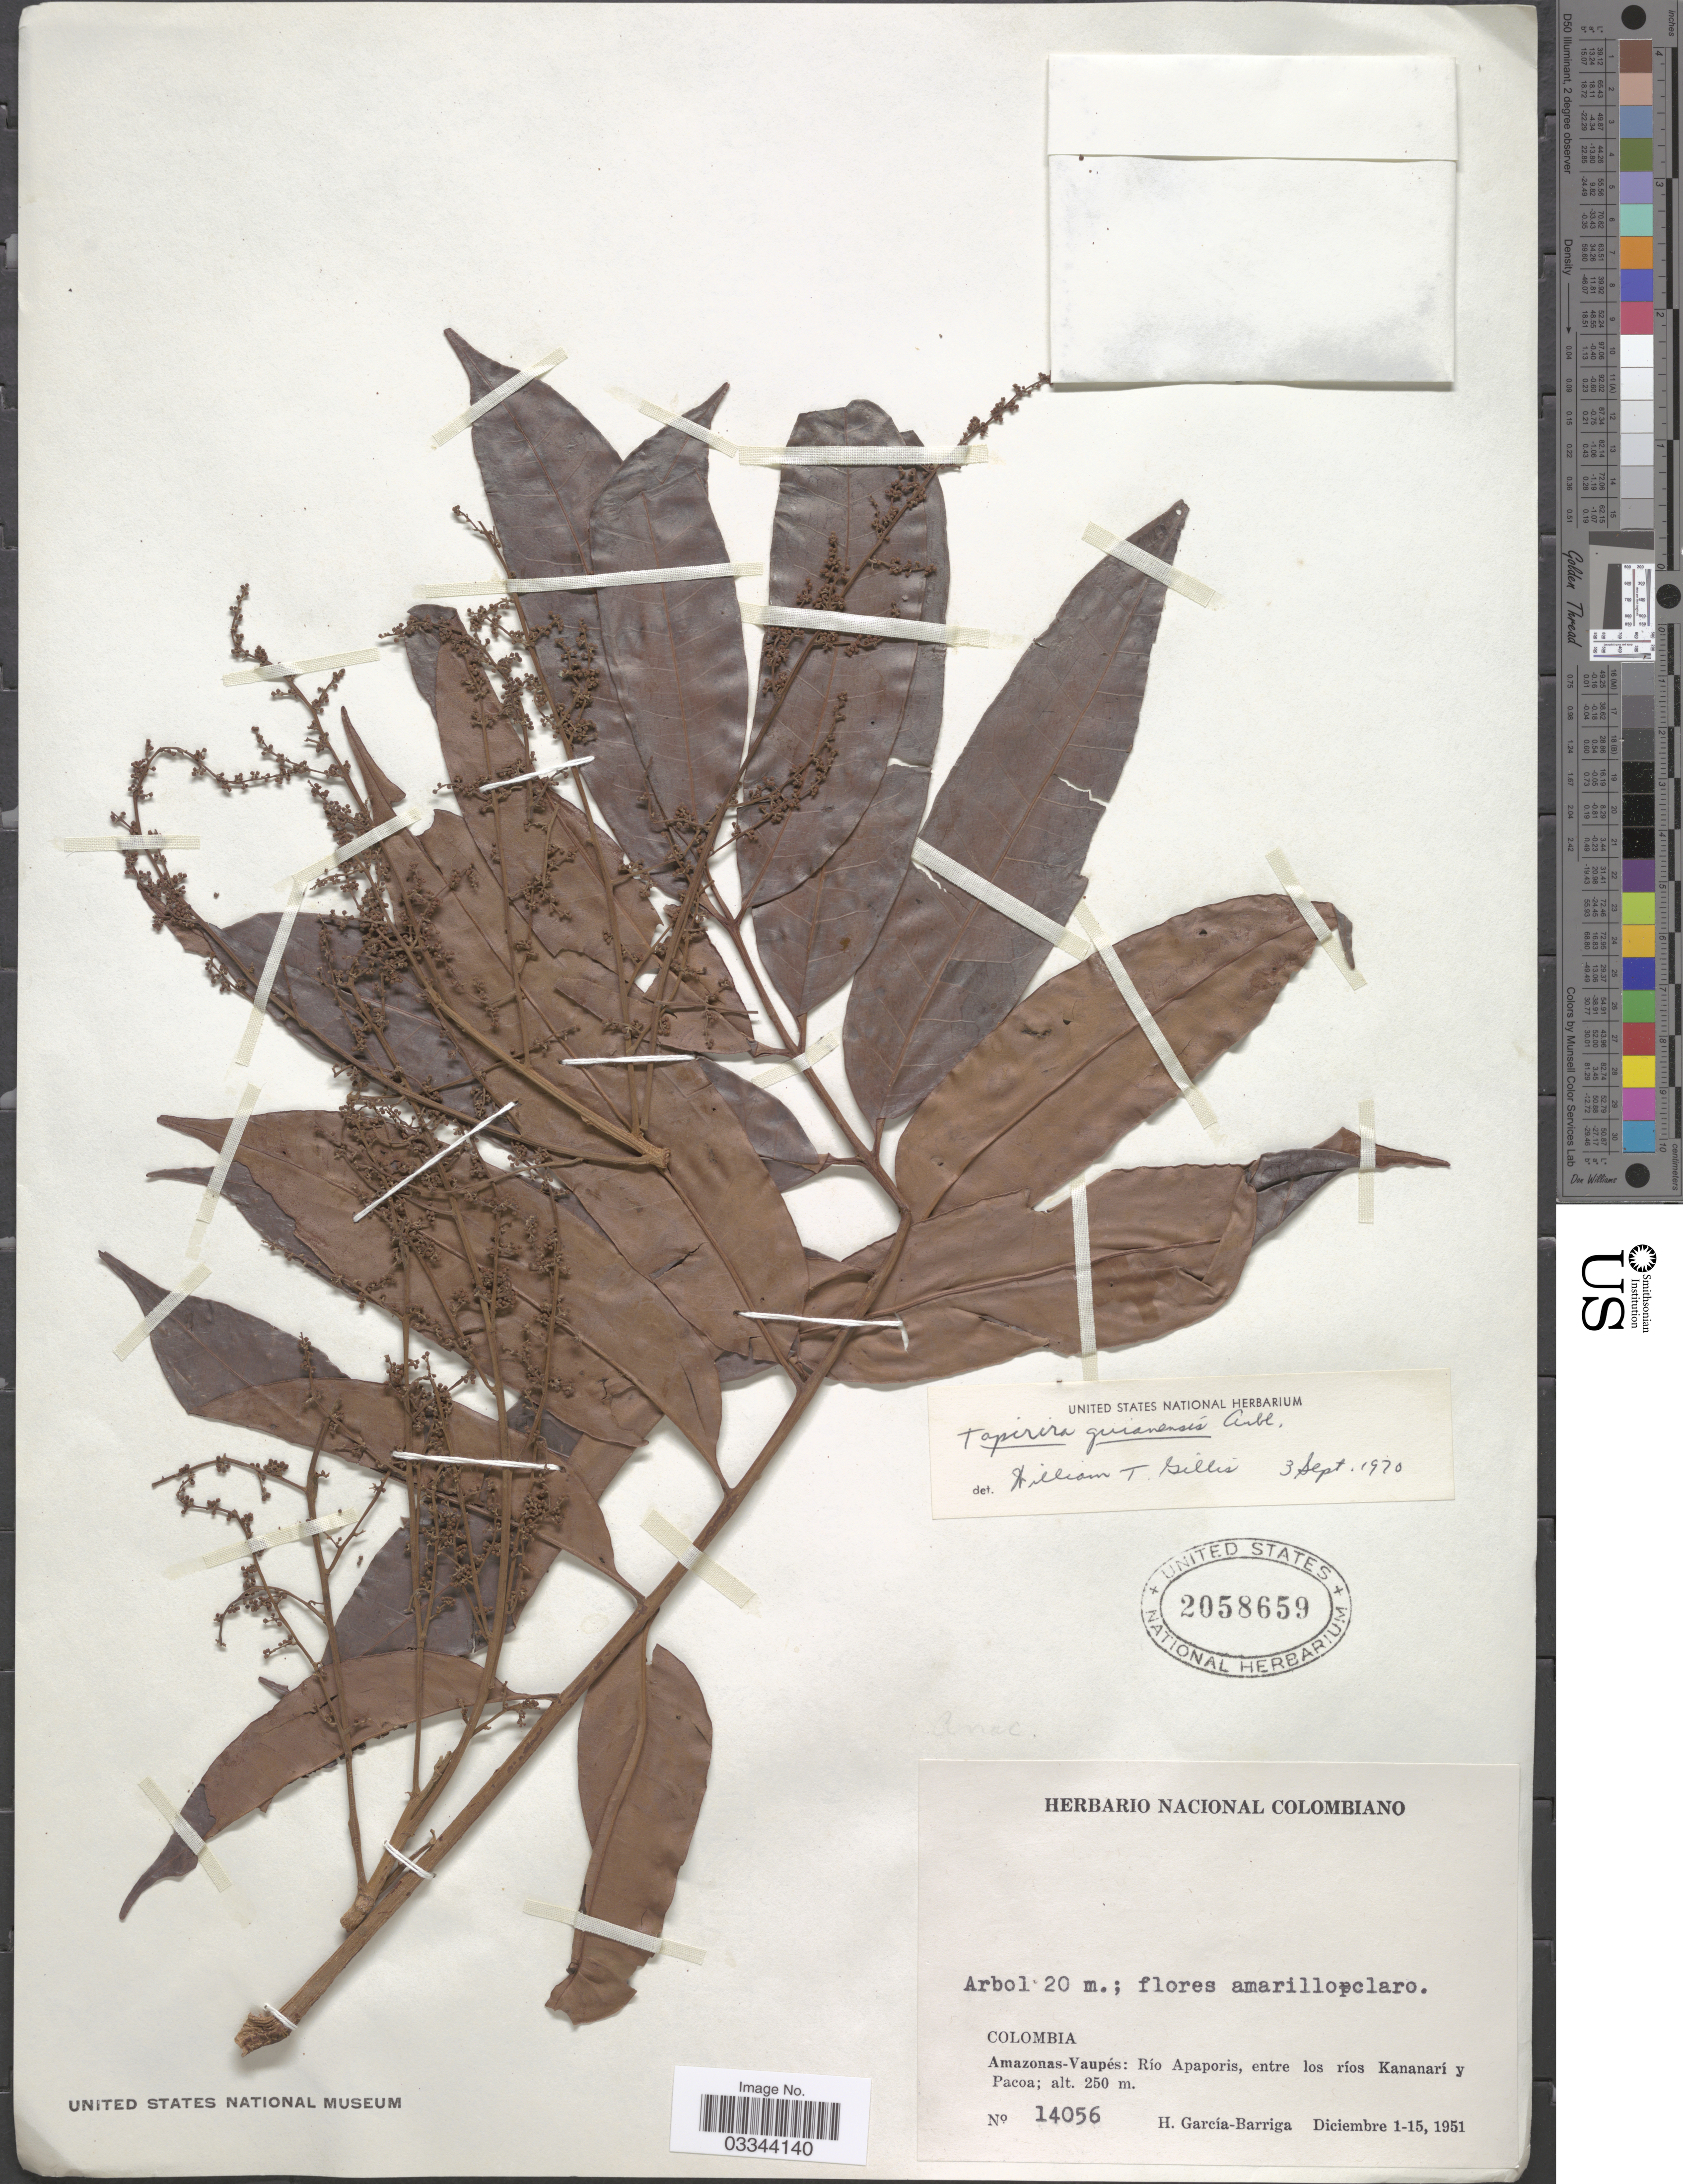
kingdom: Plantae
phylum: Tracheophyta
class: Magnoliopsida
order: Sapindales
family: Anacardiaceae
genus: Tapirira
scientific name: Tapirira guianensis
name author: Aubl.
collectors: H. García Barriga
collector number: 14056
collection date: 1951-12-01/1951-12-15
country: Colombia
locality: Amazonas-Vaupés. RÍo Apaporis, entre los ríos Kananarí y Pacoa.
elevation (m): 250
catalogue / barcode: US 2058659